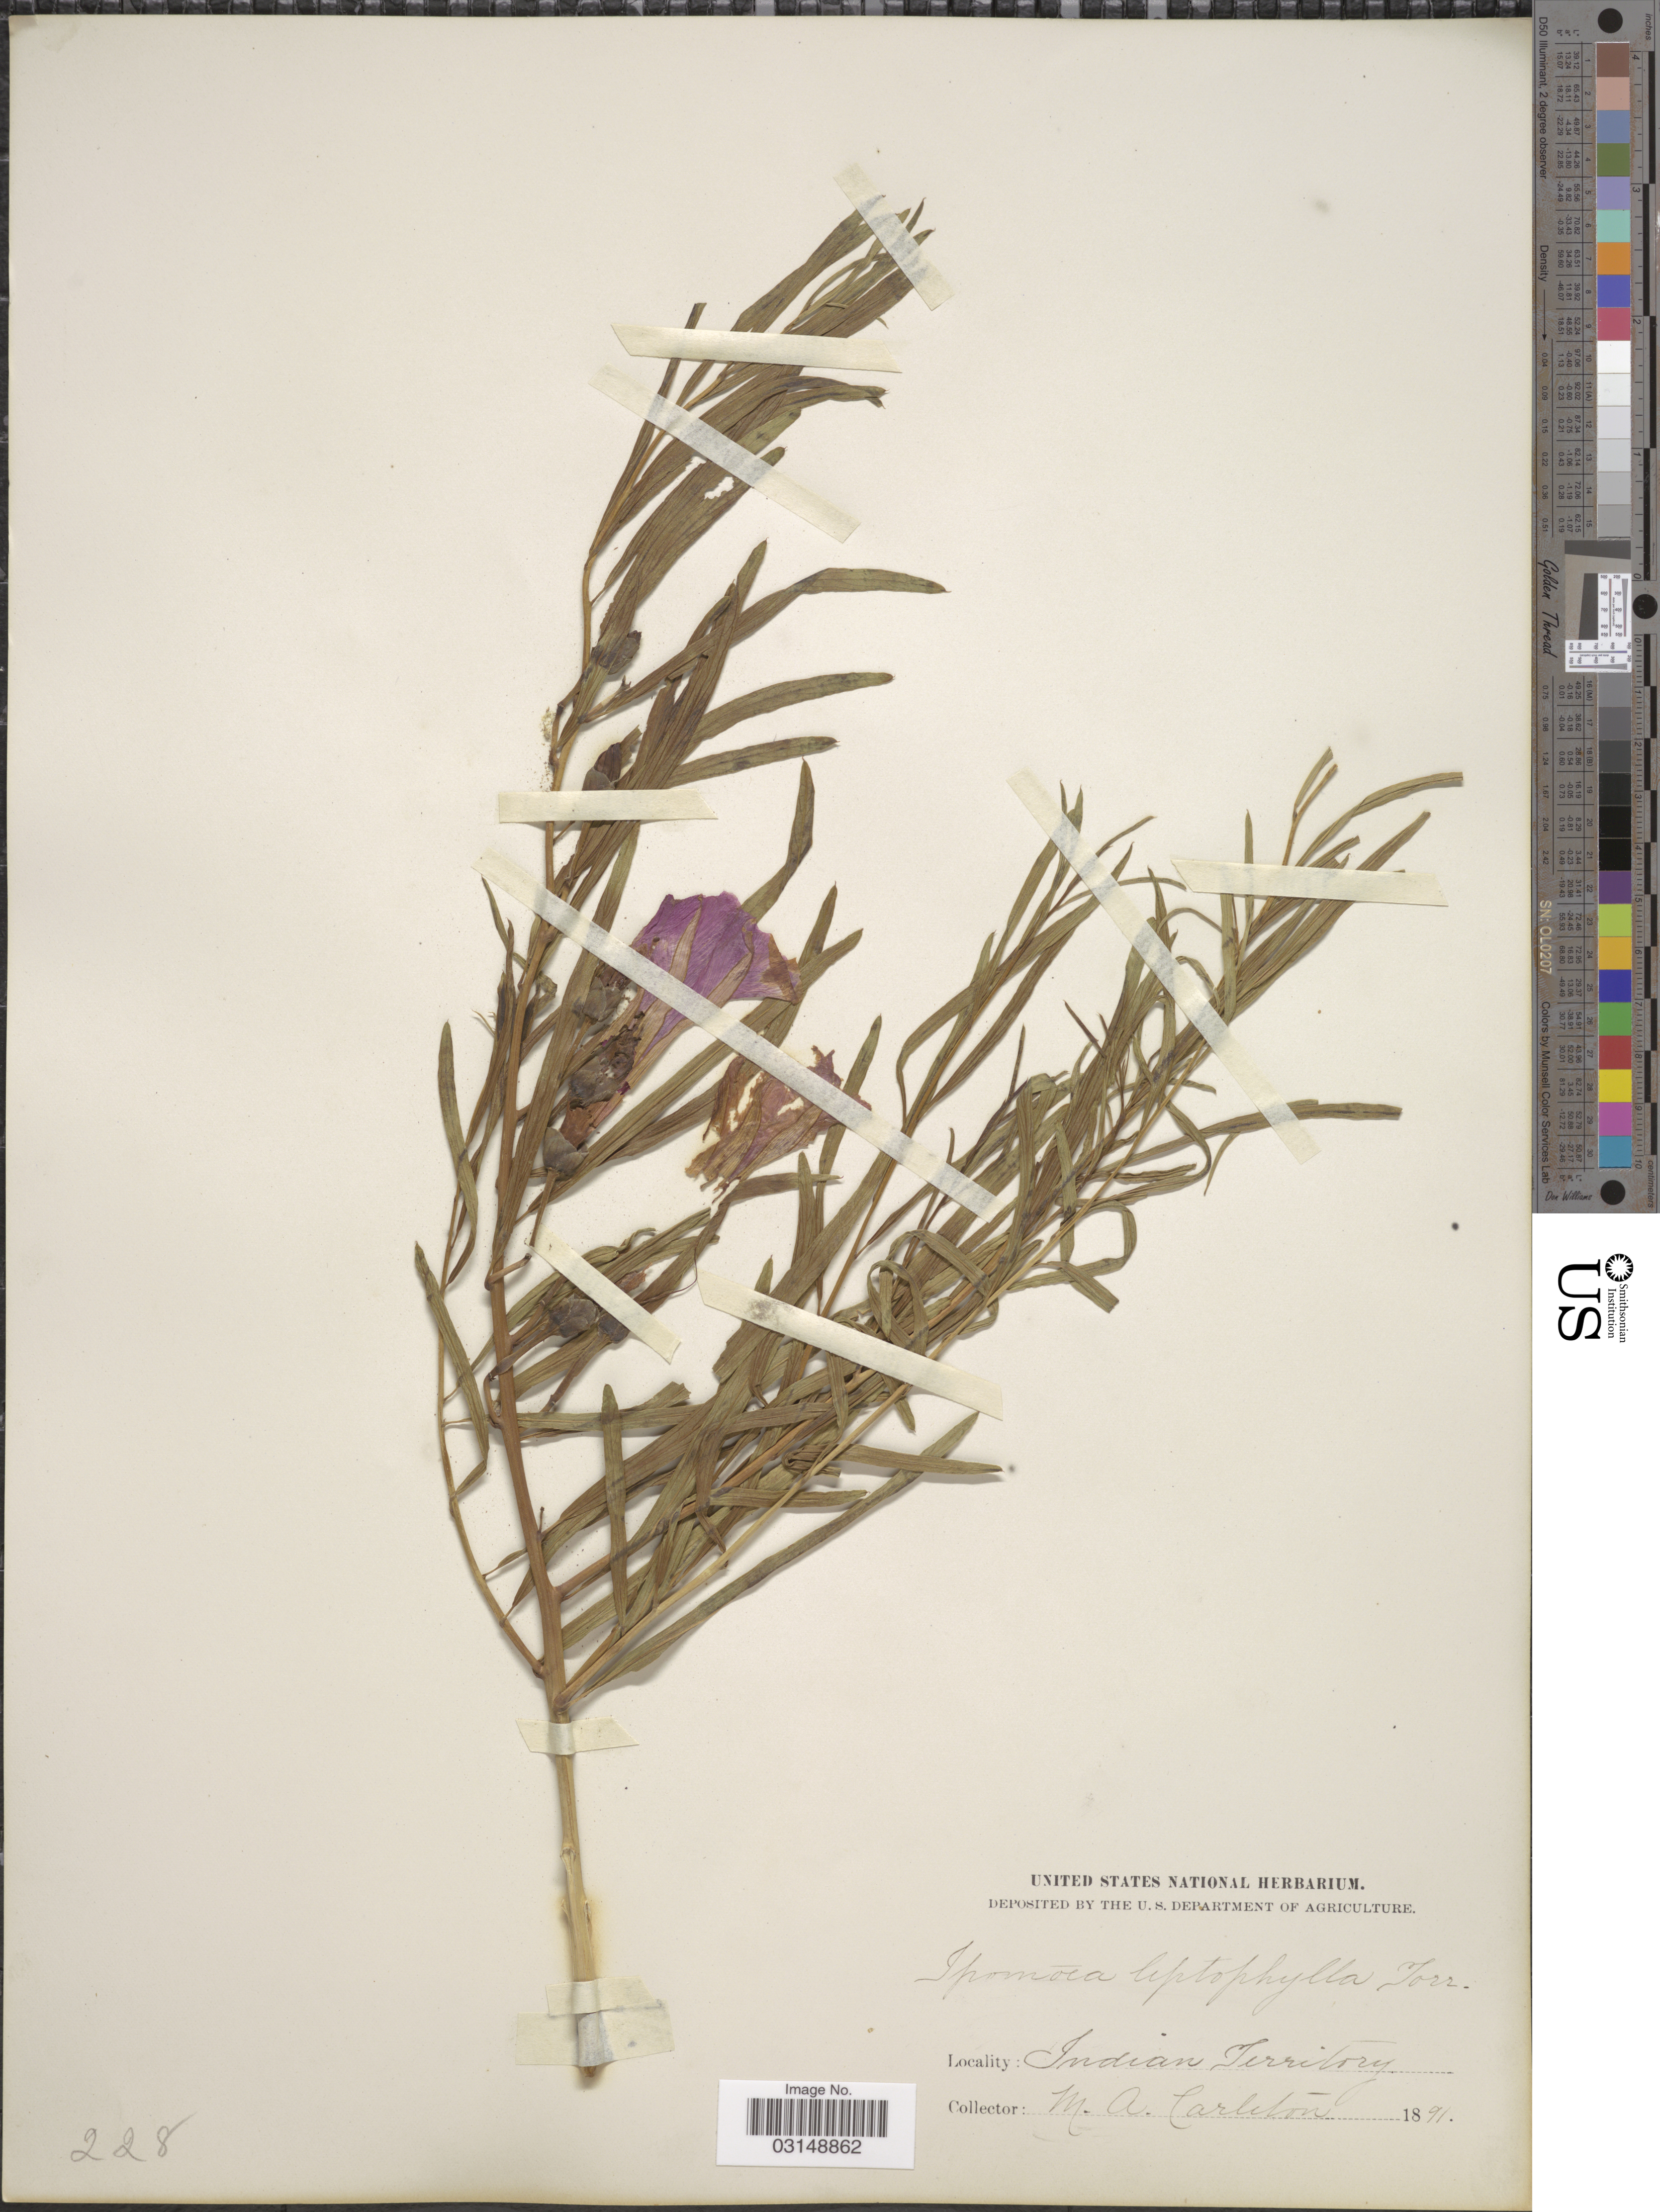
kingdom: Plantae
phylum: Tracheophyta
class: Magnoliopsida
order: Solanales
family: Convolvulaceae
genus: Ipomoea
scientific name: Ipomoea leptophylla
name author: Torr.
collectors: M. A. Carleton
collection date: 1891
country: United States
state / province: Oklahoma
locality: Indian Territory.